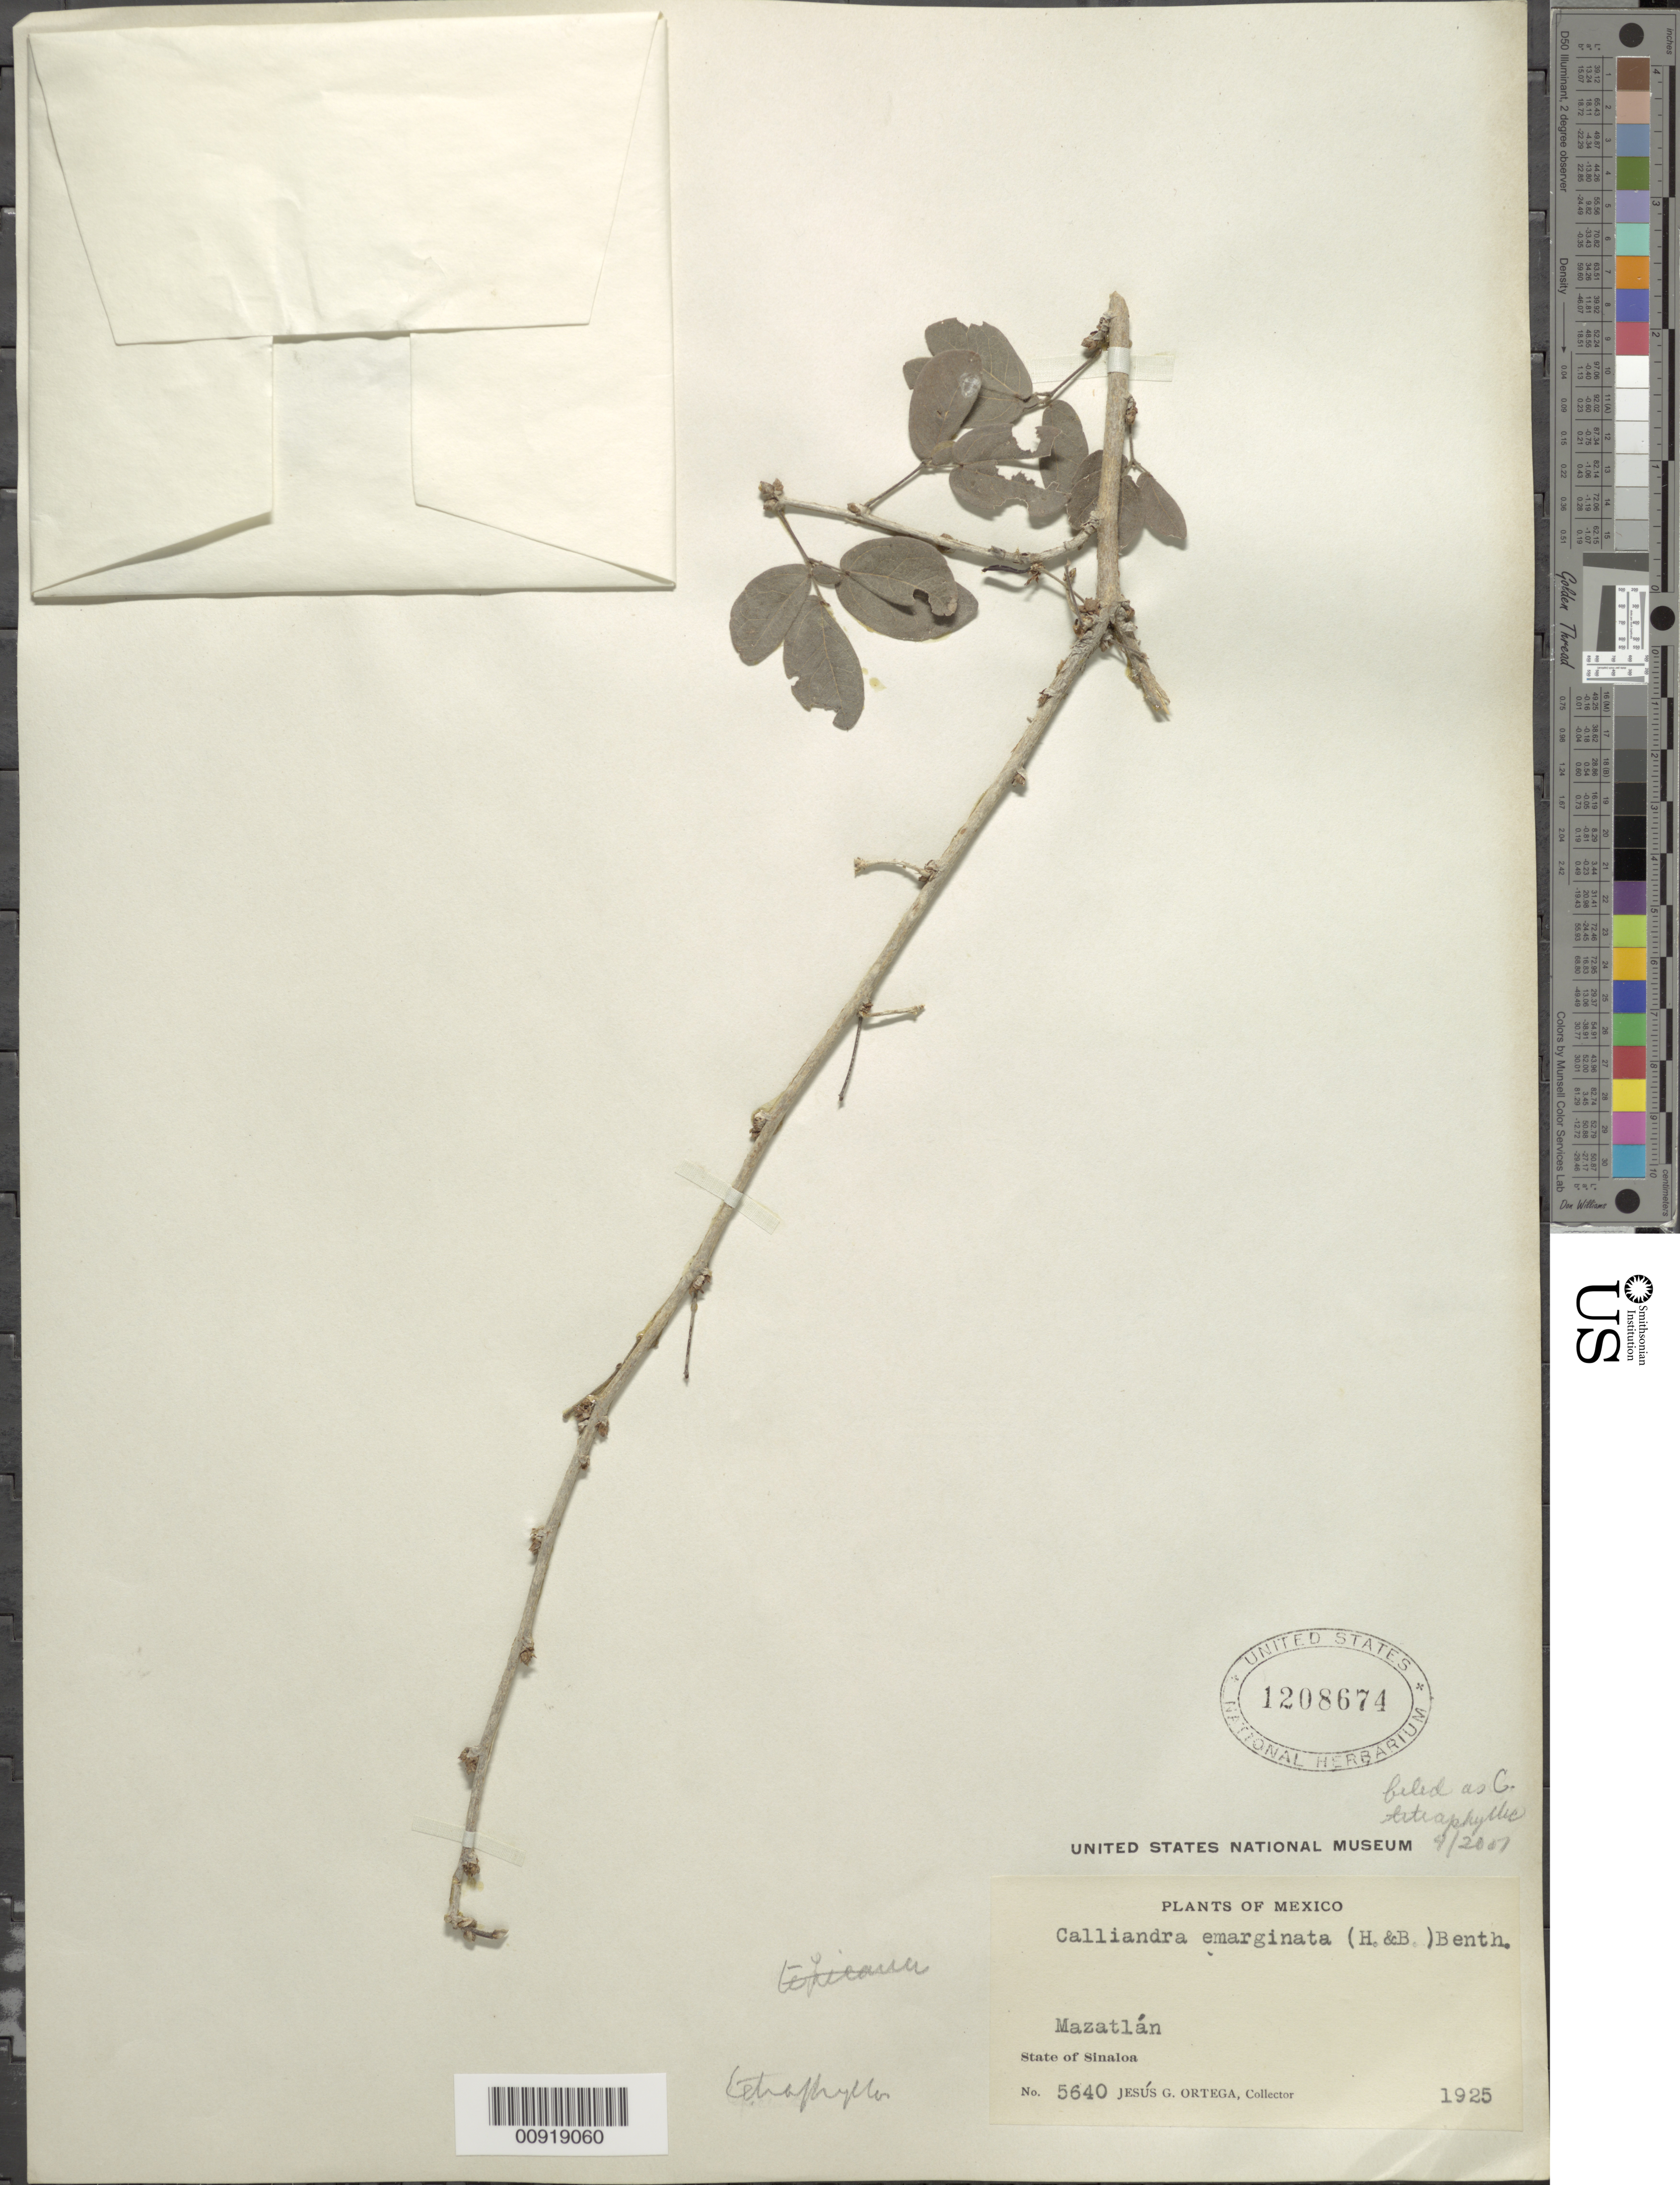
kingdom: Plantae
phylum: Tracheophyta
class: Magnoliopsida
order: Fabales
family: Fabaceae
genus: Calliandra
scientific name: Calliandra tetraphylla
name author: (G. Don) Benth.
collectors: J. Ortega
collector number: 5640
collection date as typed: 1925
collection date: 1925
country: Mexico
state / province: Sinaloa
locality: Mazatlán, State of Sinaloa.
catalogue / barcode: US 1208674